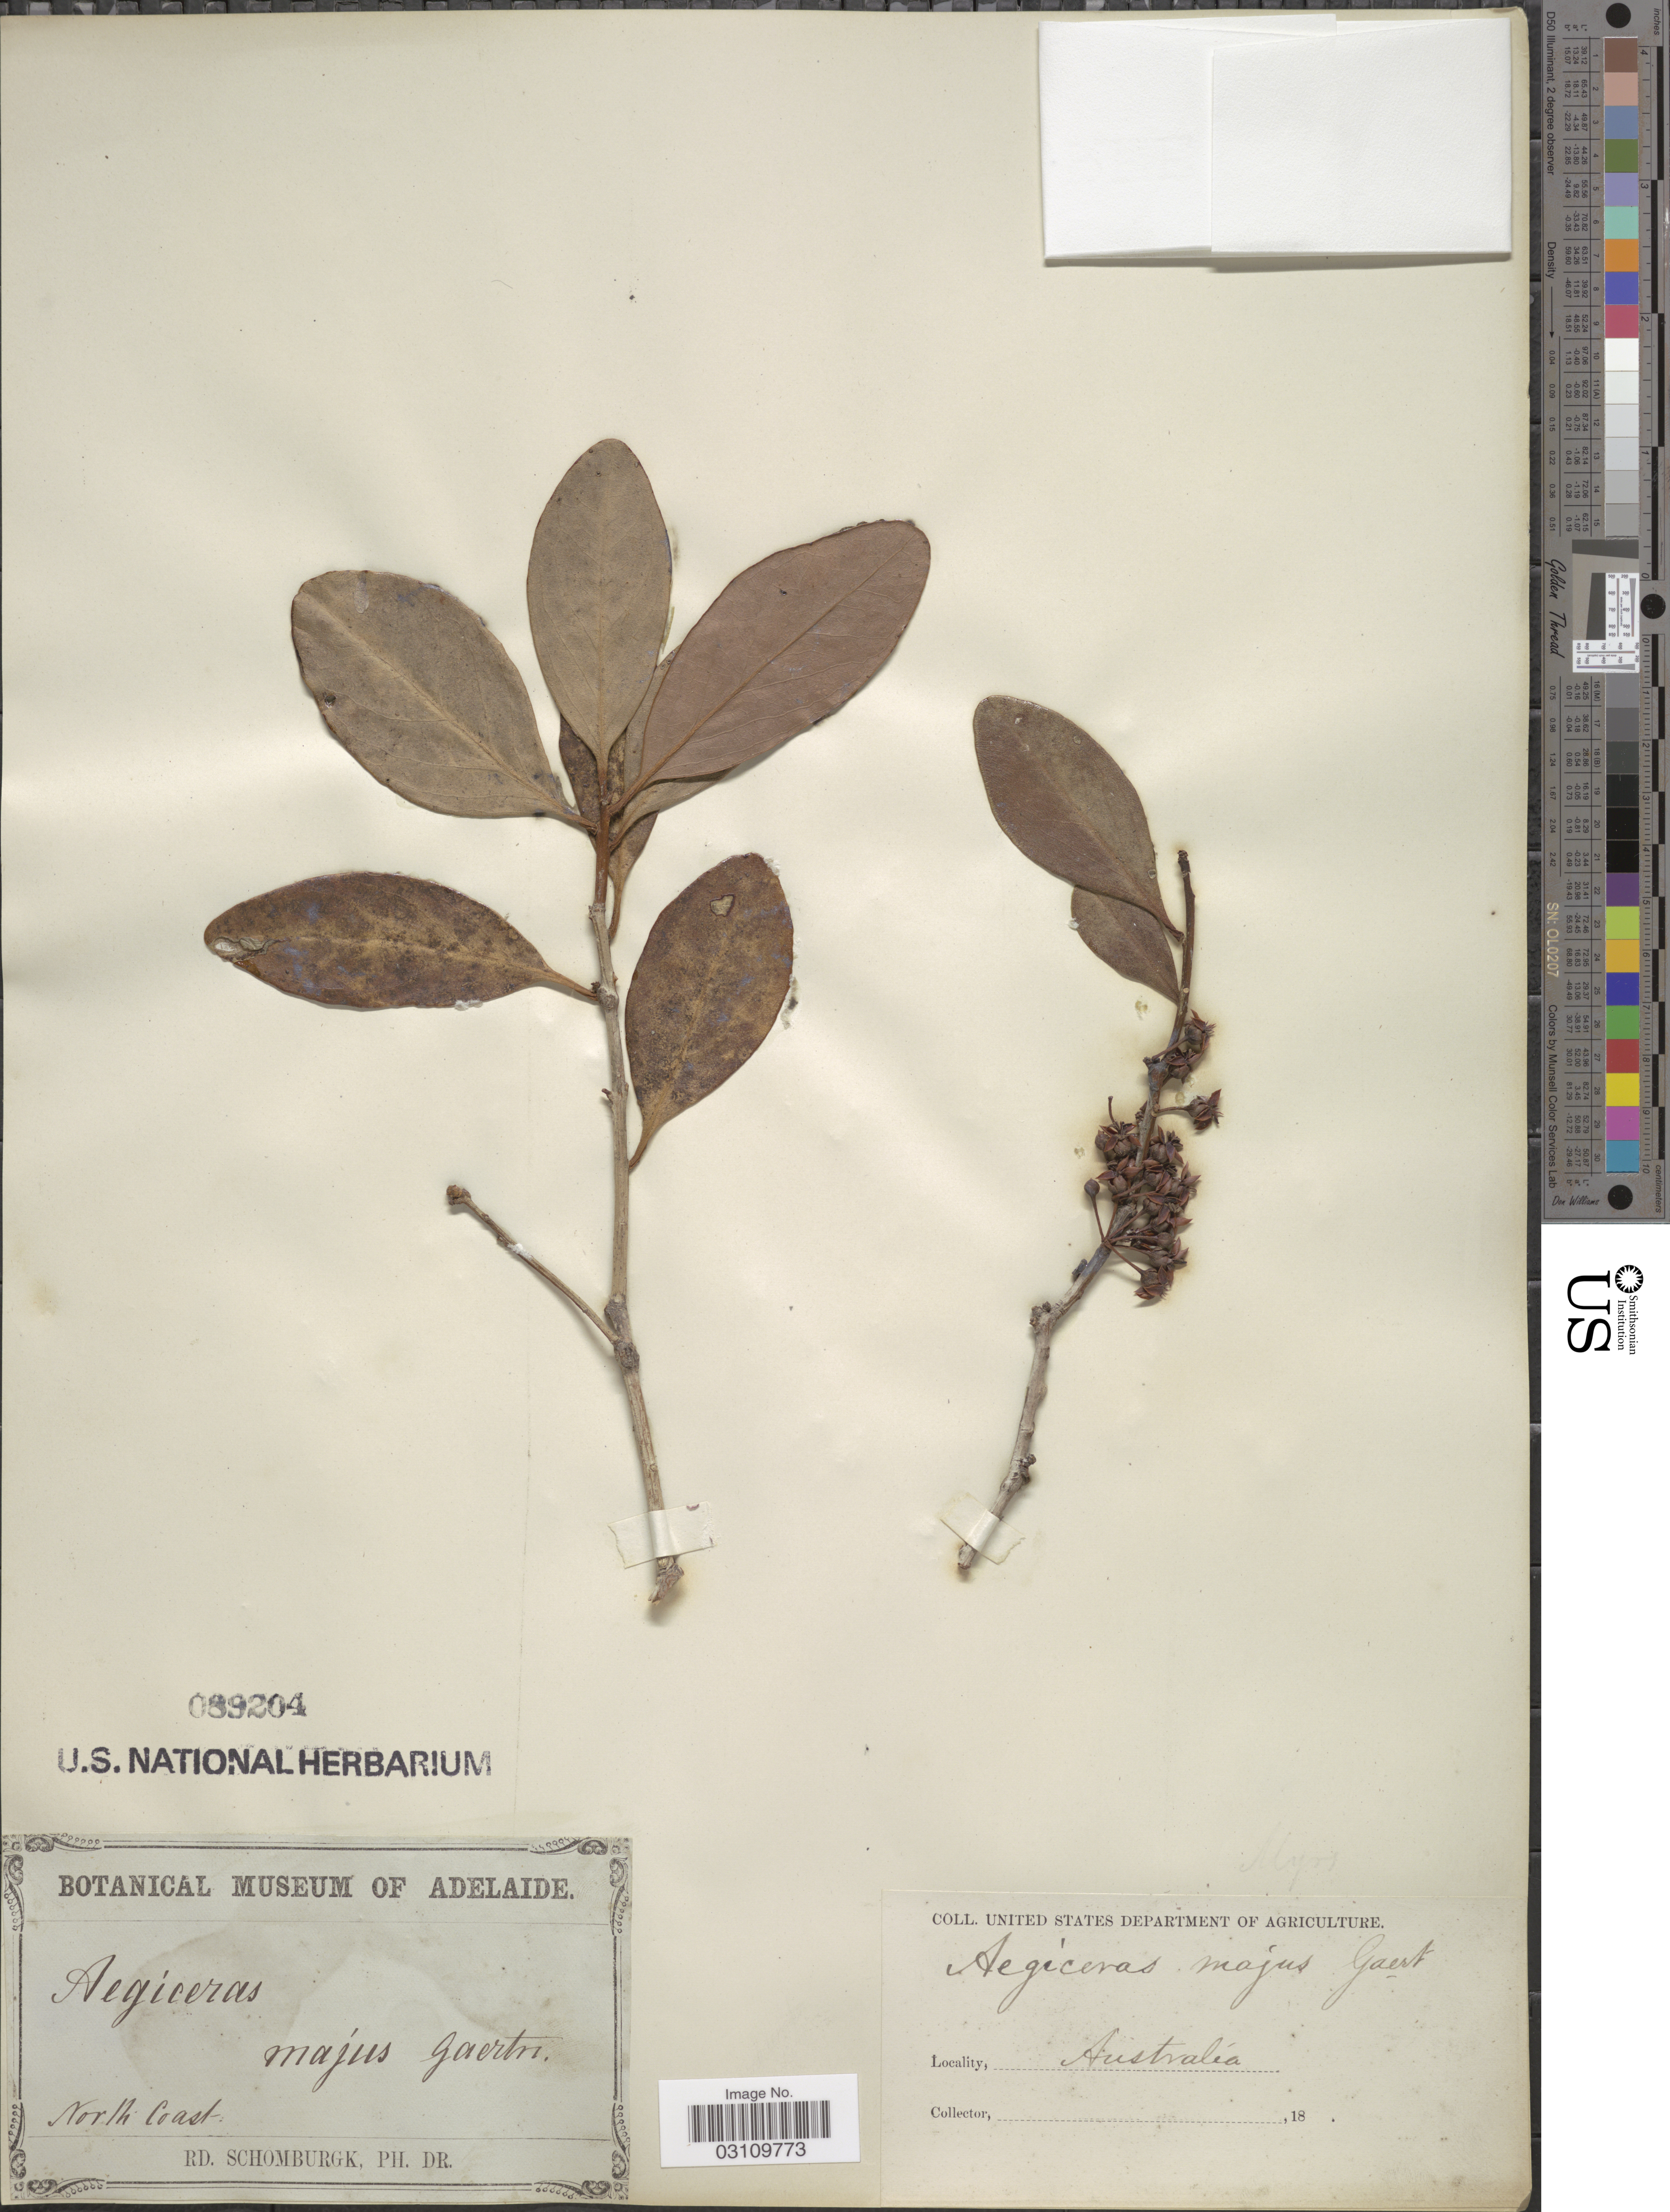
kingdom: Plantae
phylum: Tracheophyta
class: Magnoliopsida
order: Ericales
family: Primulaceae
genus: Aegiceras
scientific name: Aegiceras corniculatum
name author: (L.) Blanco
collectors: M. R. Schomburgk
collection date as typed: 18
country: Australia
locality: North Coast.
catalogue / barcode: US 89204